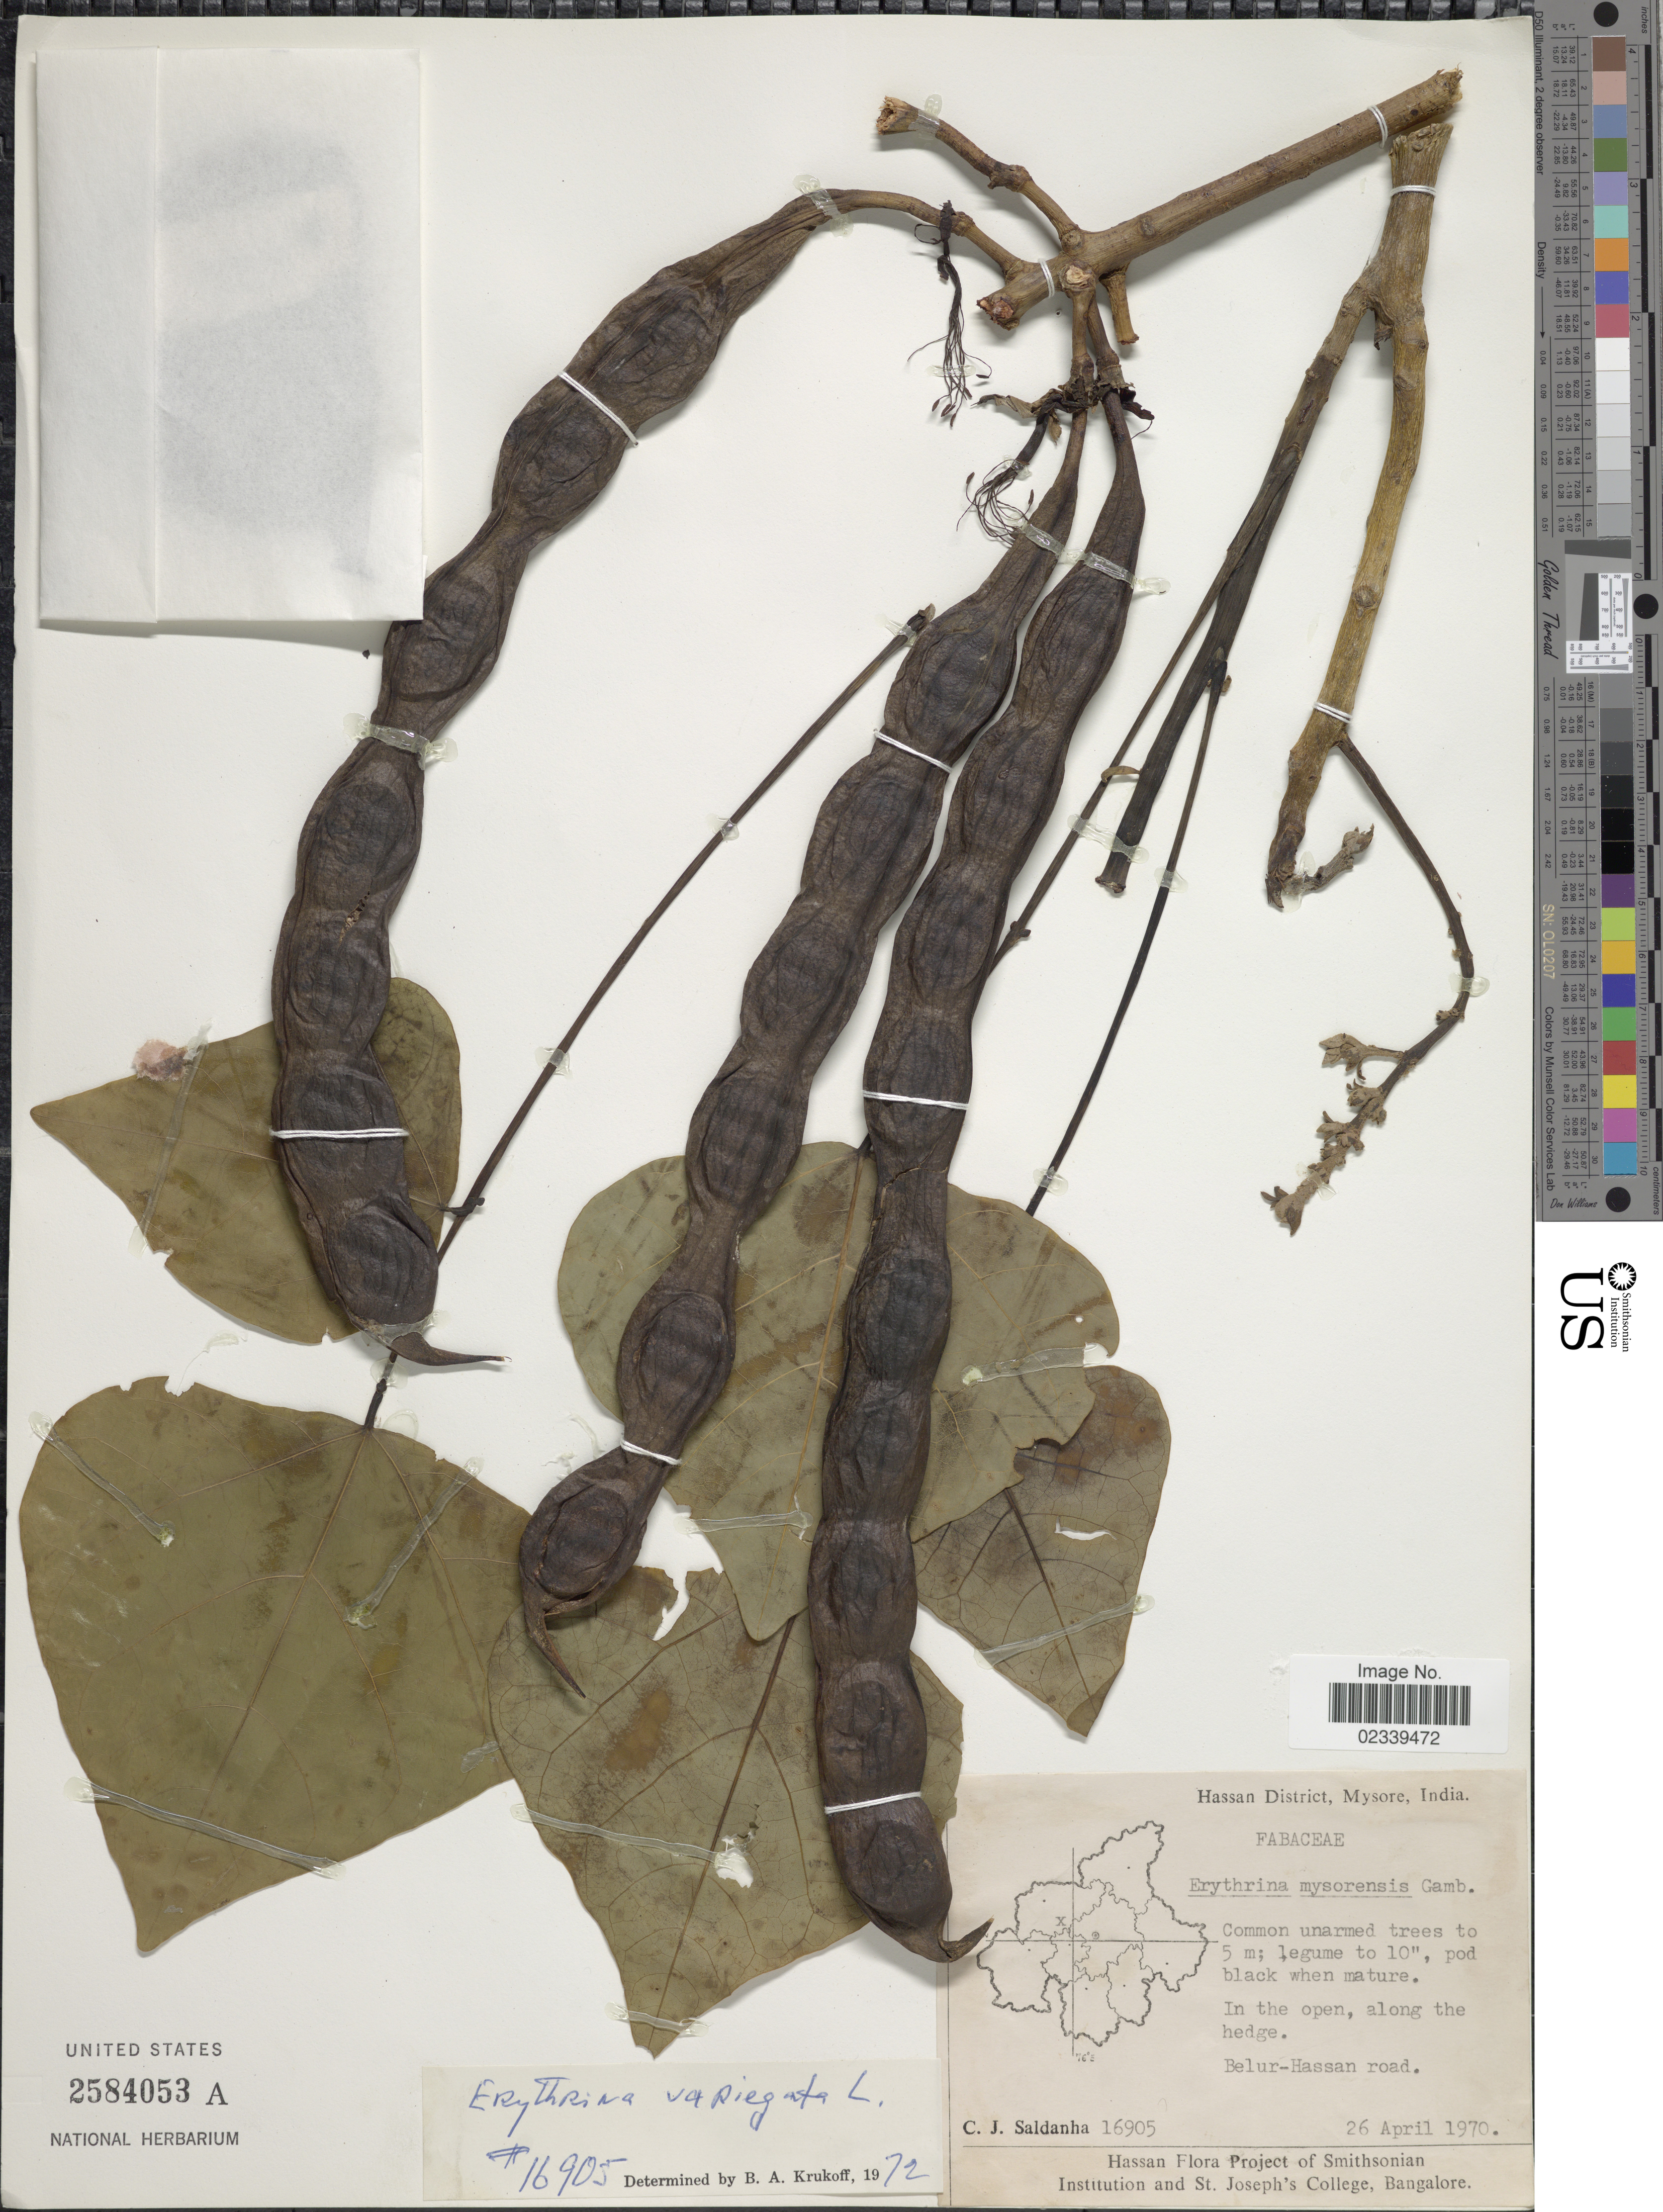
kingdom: Plantae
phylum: Tracheophyta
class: Magnoliopsida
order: Fabales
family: Fabaceae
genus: Erythrina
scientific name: Erythrina variegata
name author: L.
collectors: C. J. Saldanha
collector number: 16905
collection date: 1970-04-26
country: India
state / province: Karnataka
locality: Hassan District, Mysore, in the open, along the hedge, Belur-Hassan road.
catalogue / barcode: US 2584053A